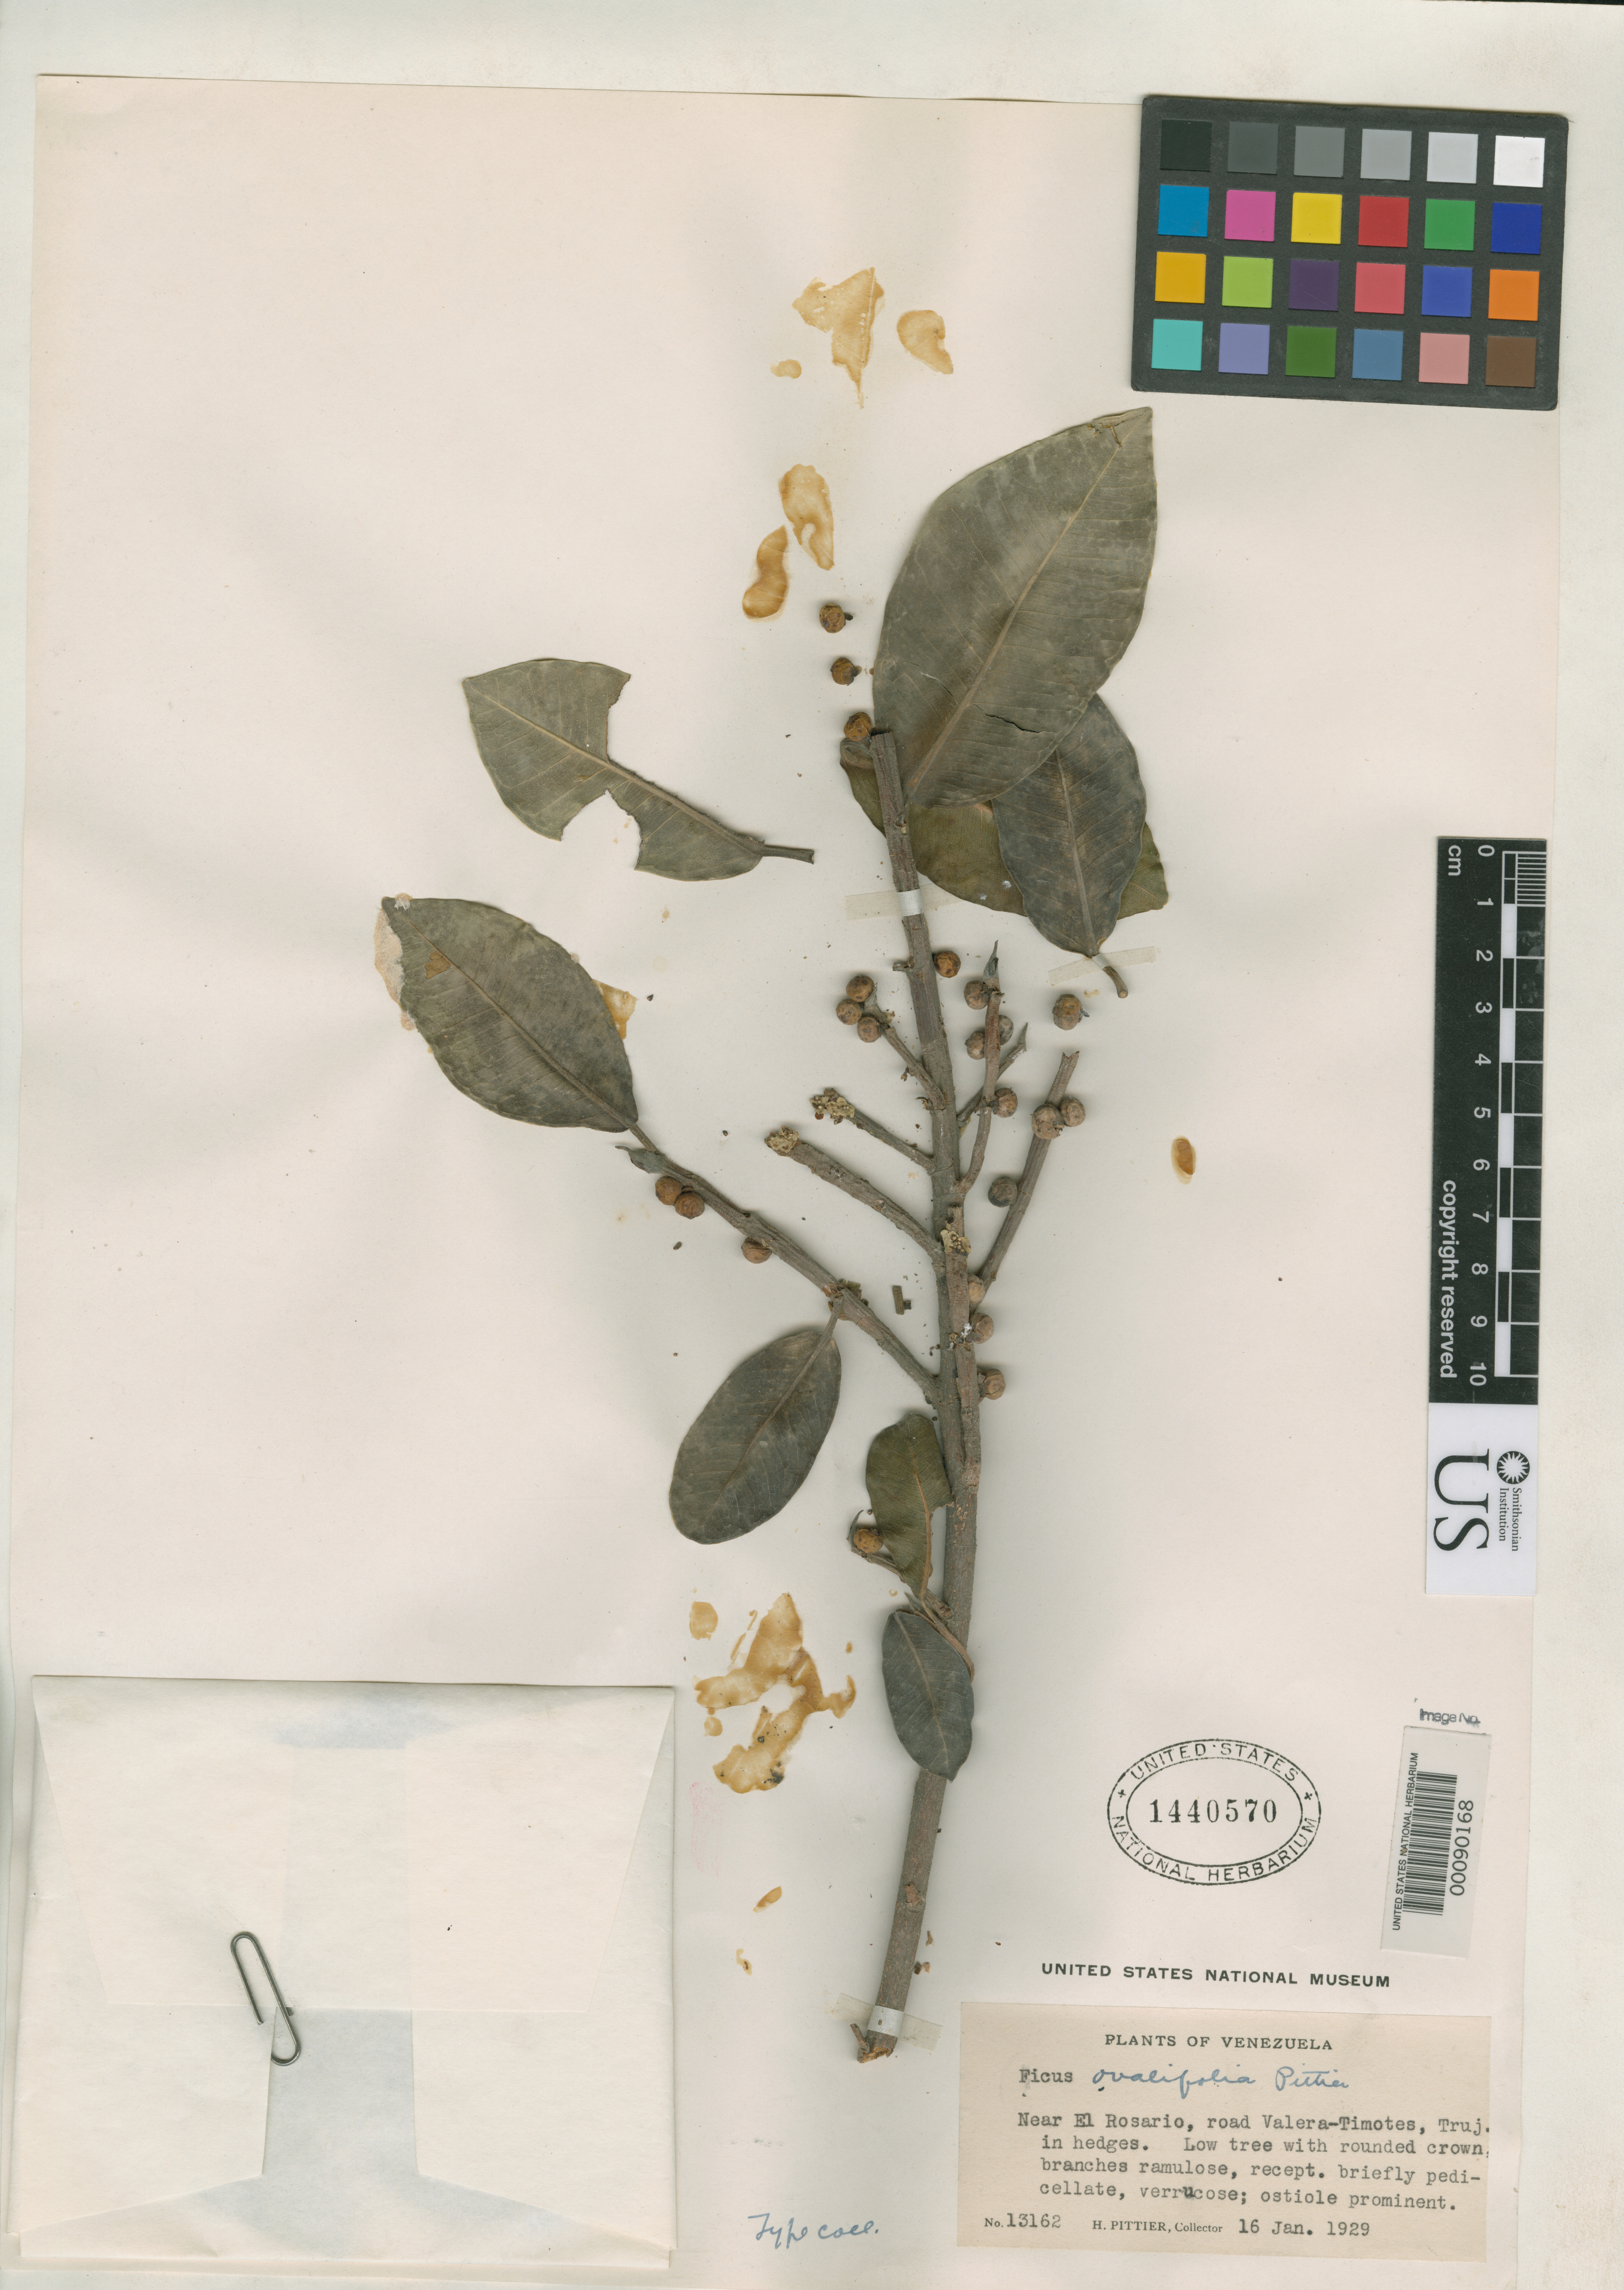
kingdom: Plantae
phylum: Tracheophyta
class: Magnoliopsida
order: Rosales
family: Moraceae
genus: Ficus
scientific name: Ficus ovalifolia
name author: Pittier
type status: Type Collection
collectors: H. F. Pittier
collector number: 13162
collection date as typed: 16 Jan 1929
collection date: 1929-01-16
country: Venezuela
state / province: Trujillo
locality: Near El Rosario, road to Valera-Timotes.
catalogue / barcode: US 1440570